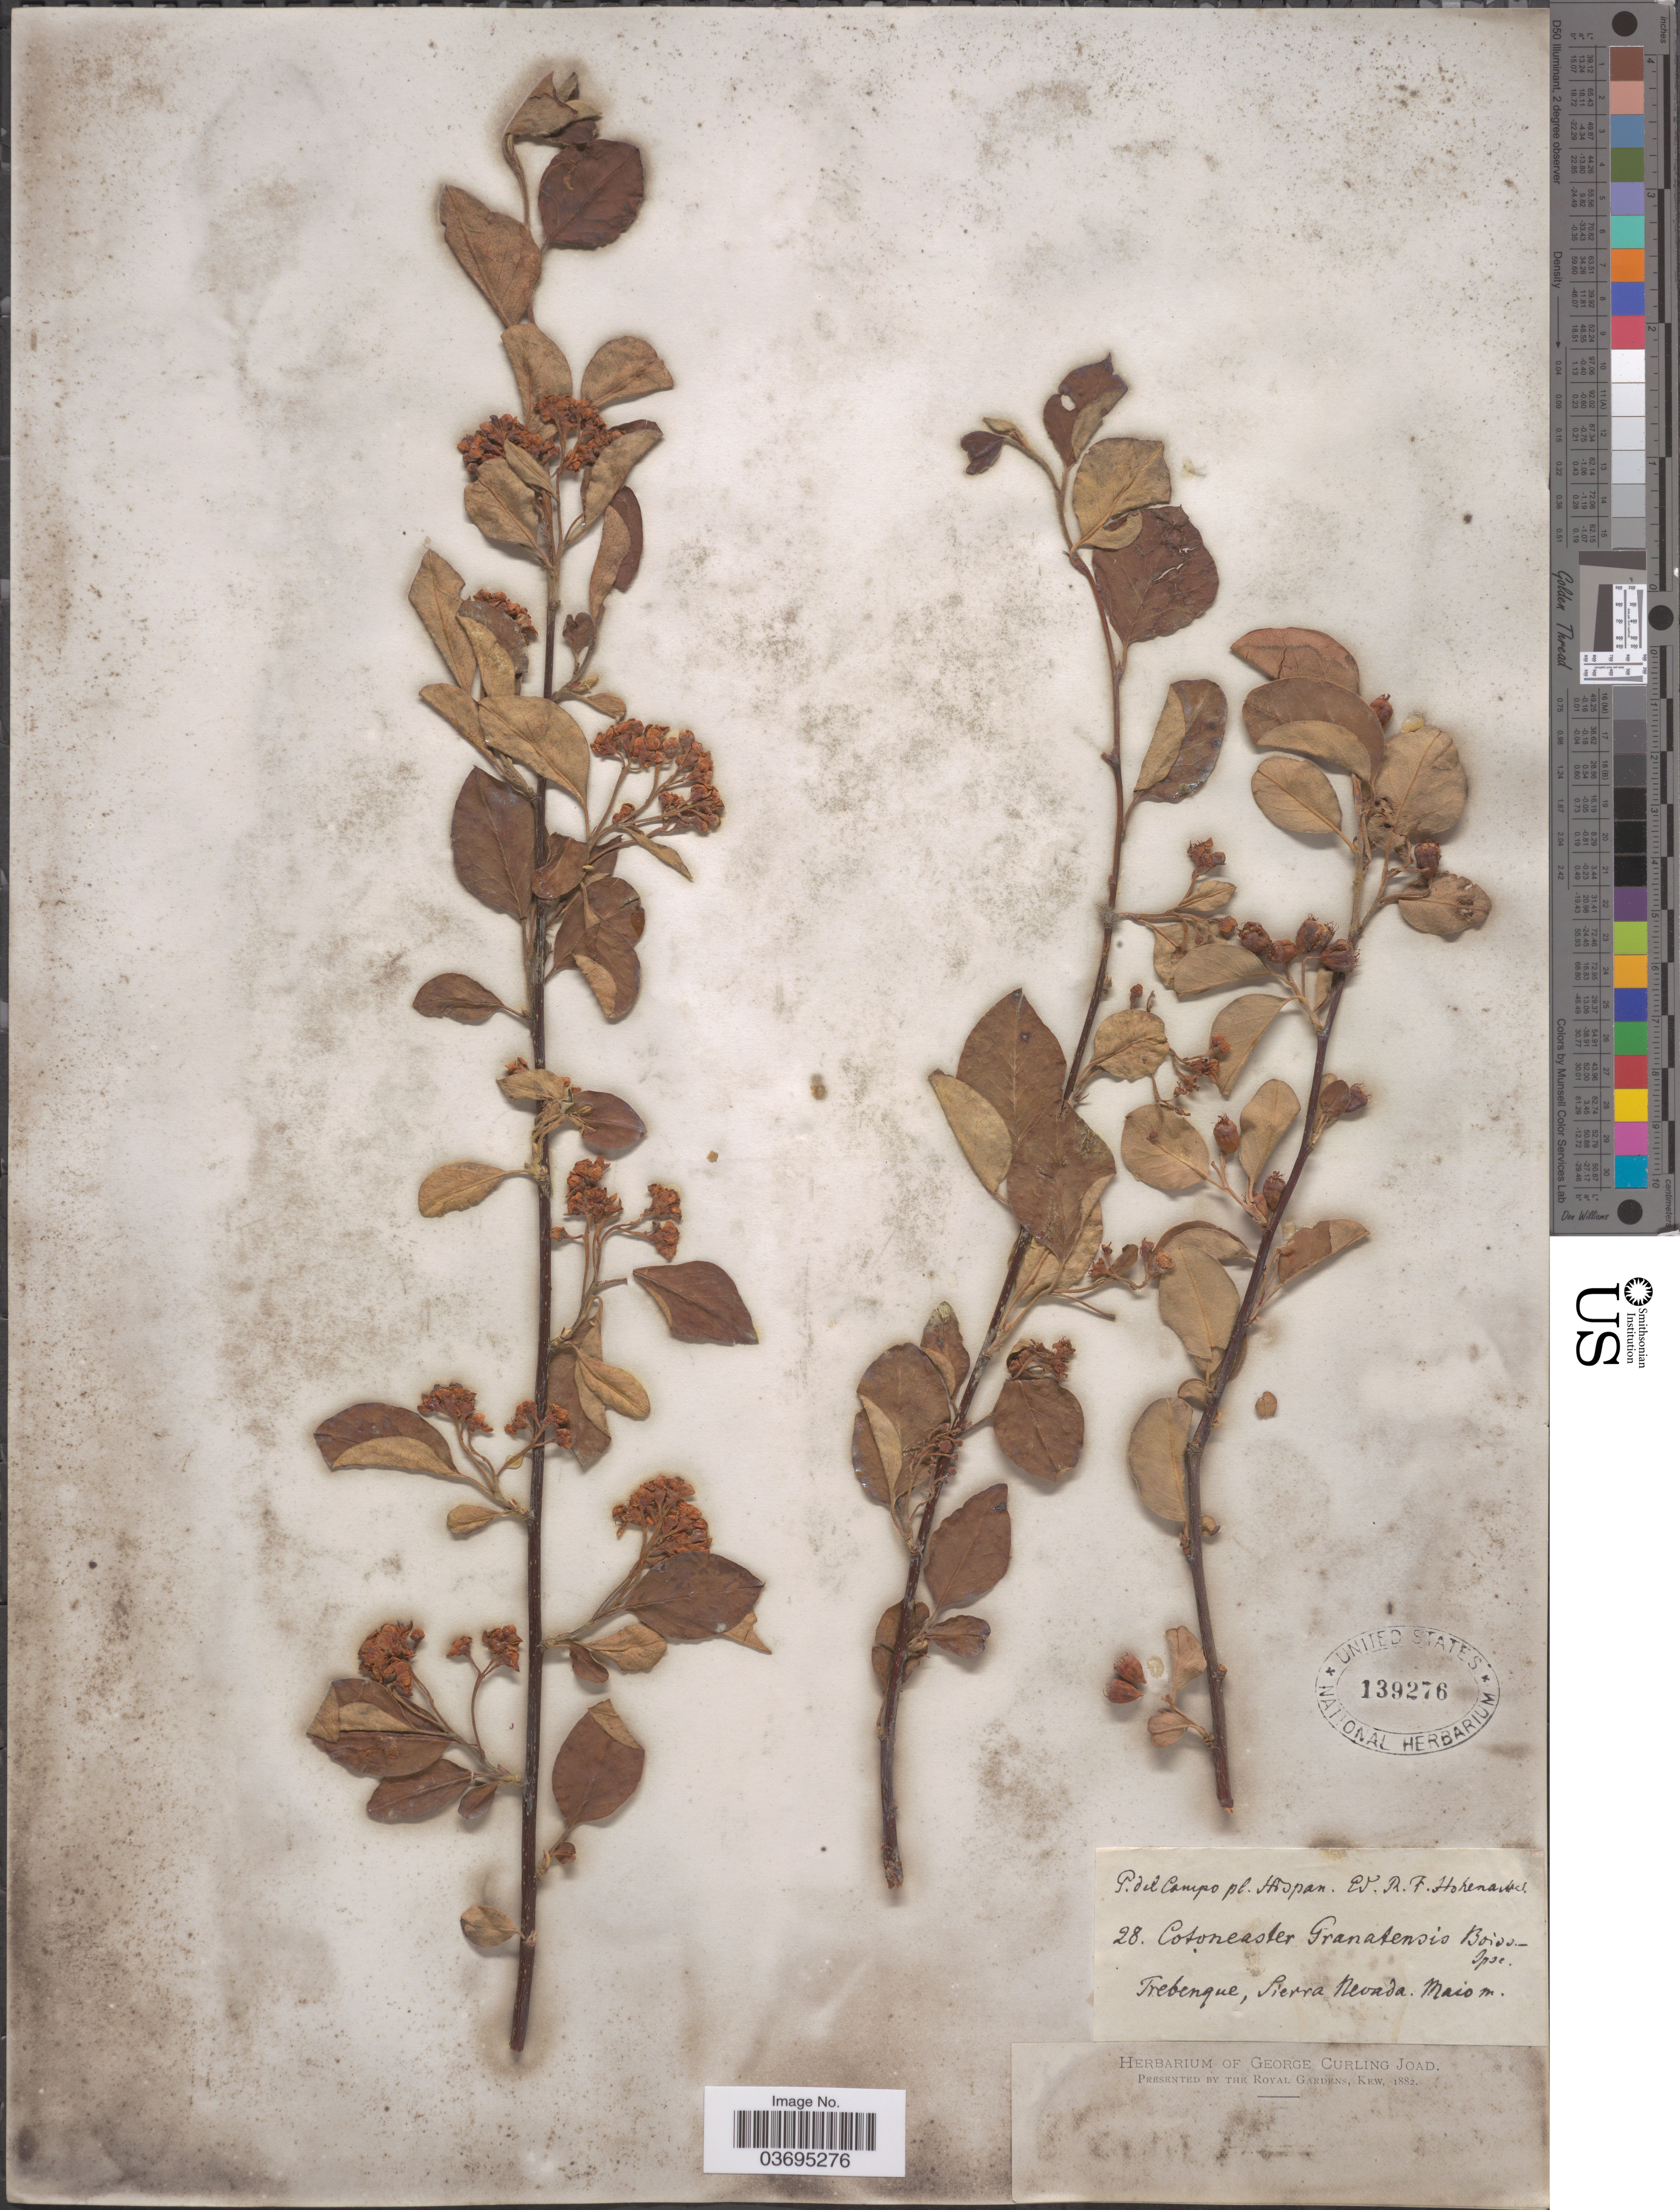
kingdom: Plantae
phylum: Tracheophyta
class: Magnoliopsida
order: Rosales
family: Rosaceae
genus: Cotoneaster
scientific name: Cotoneaster granatensis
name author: Boiss.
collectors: R. F. Hohenacker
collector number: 28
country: Spain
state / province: Andalucía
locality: Hispan. Trebenque, Sierra Nevada.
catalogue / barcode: US 139276